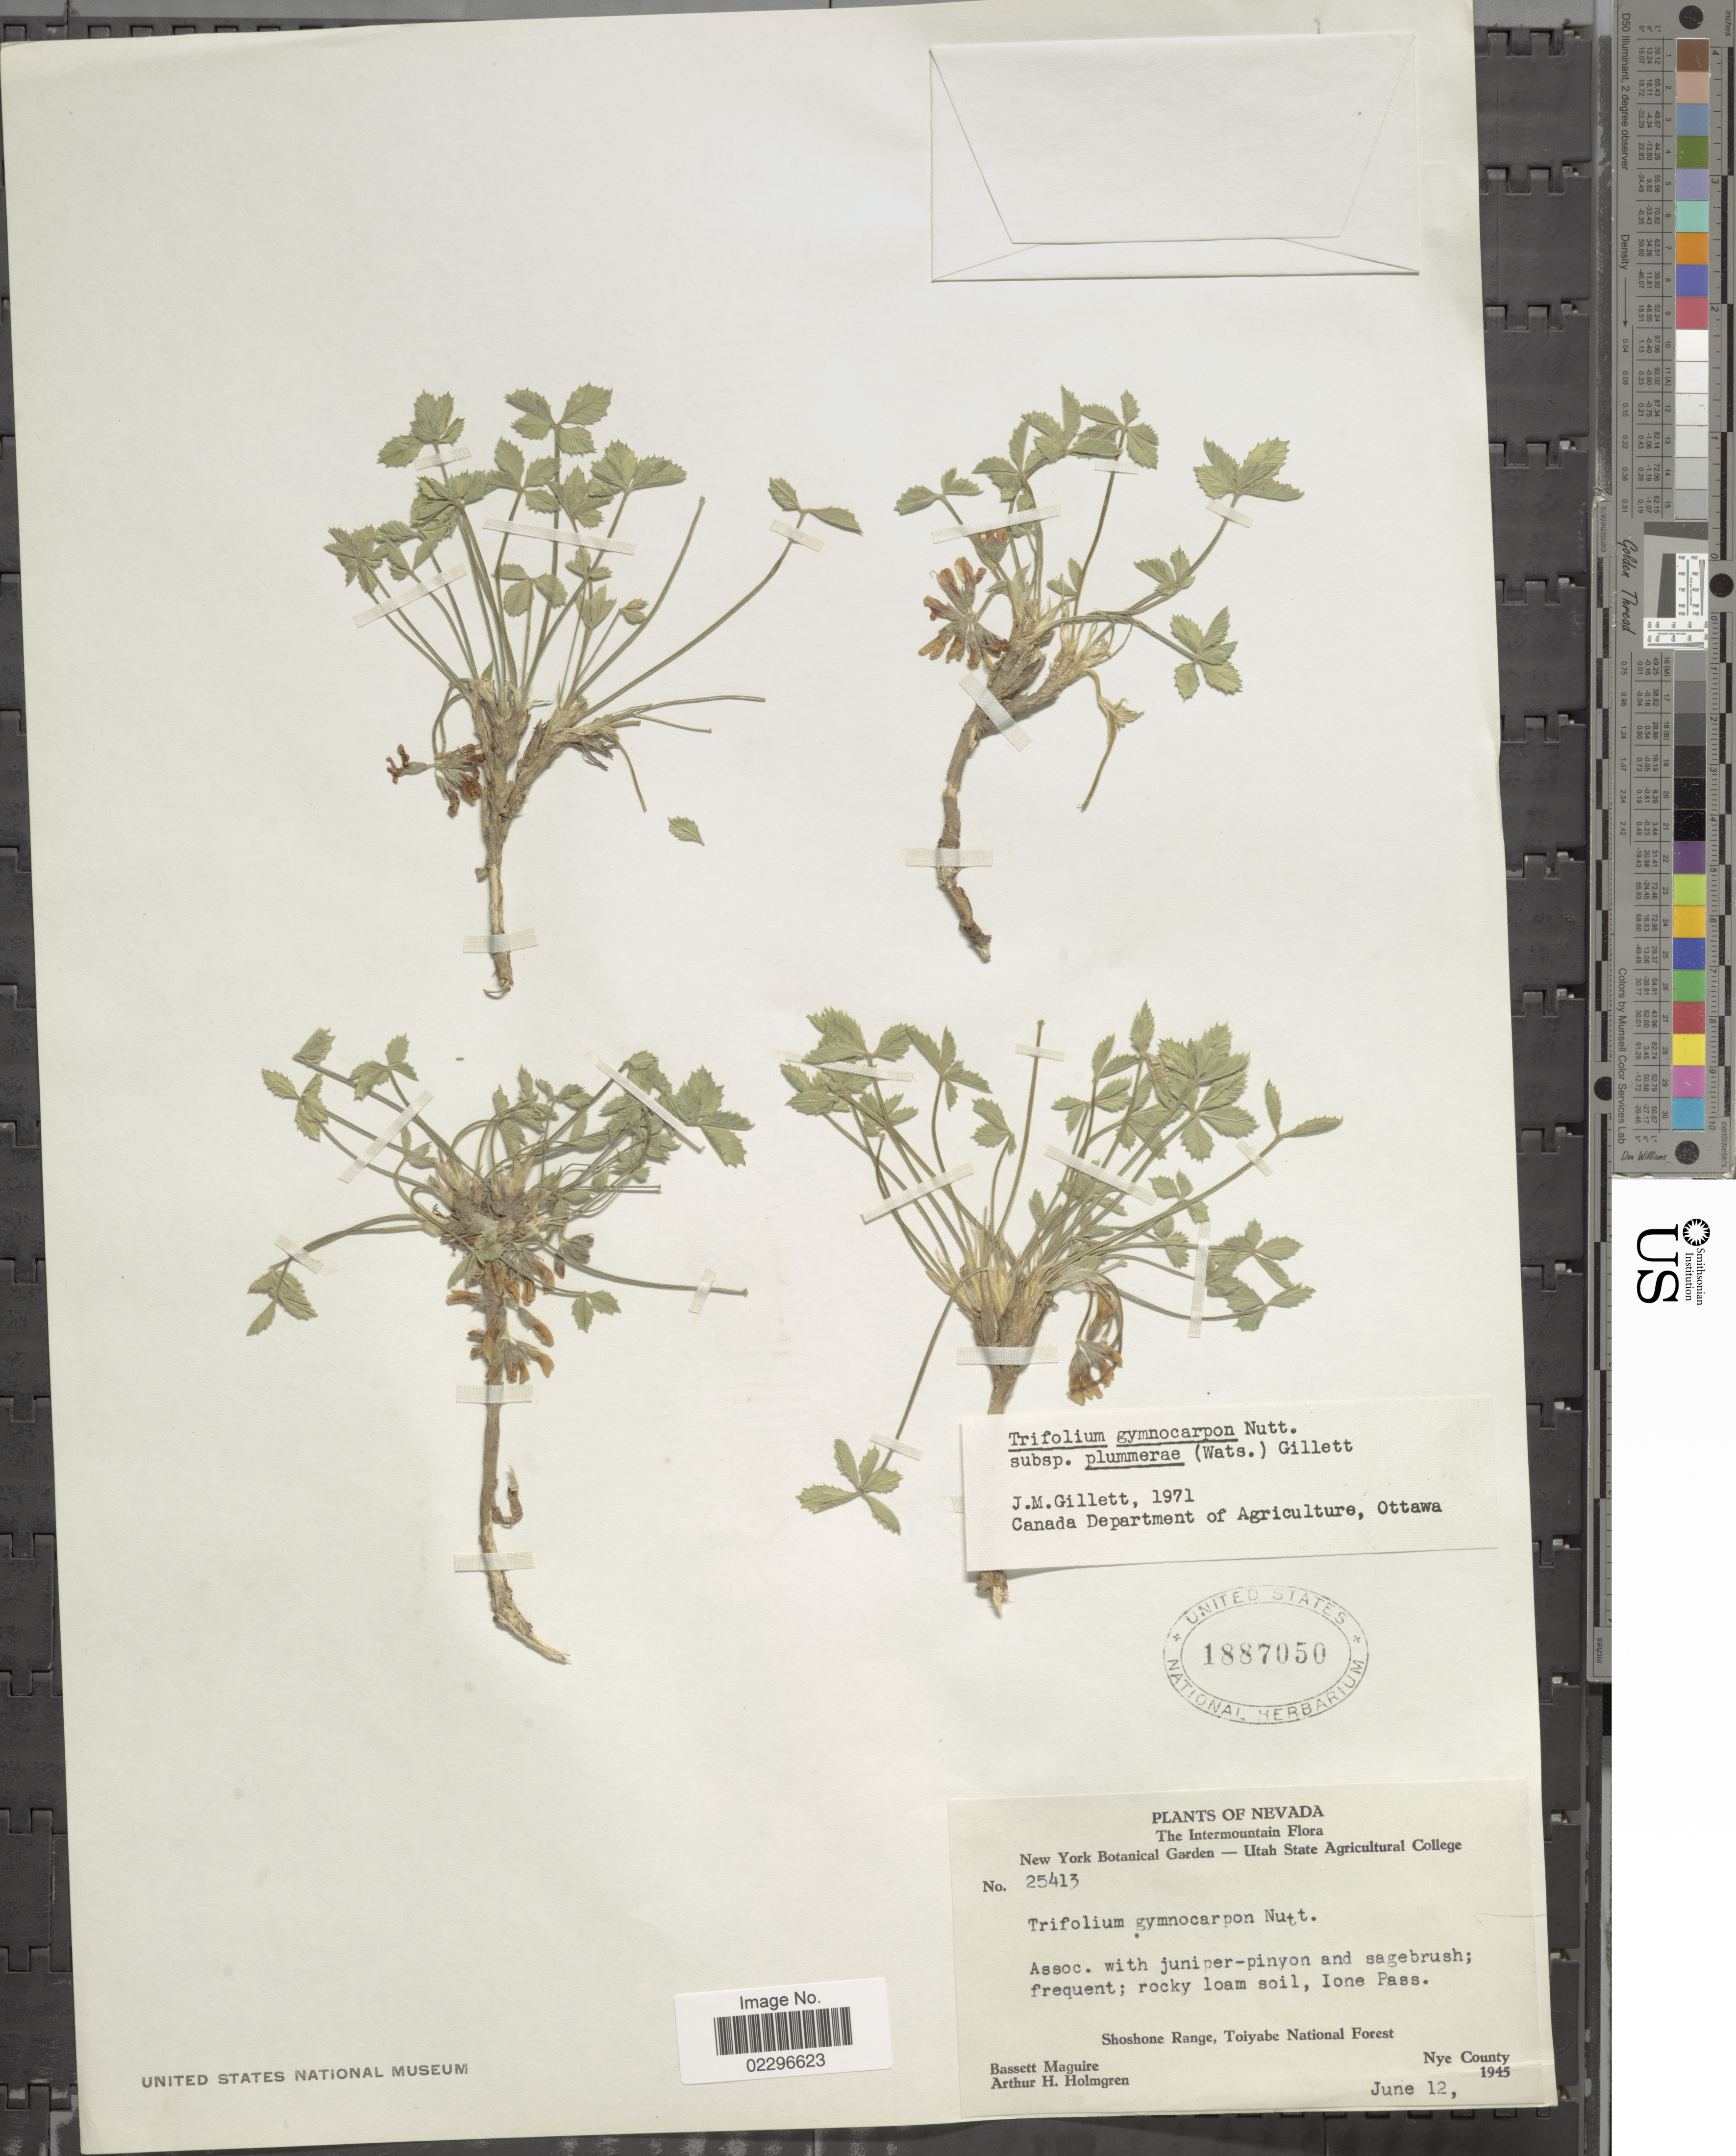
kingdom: Plantae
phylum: Tracheophyta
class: Magnoliopsida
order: Fabales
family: Fabaceae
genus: Trifolium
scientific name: Trifolium gymnocarpon var. plummerae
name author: (S. Watson) J.S. Martin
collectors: B. Maguire & A. H. Holmgren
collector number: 25413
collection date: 1945-06-12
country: United States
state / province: Nevada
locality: The Intermountain. Ione Pass. Shoshone Range, Toiyabe National Forest. Nye County.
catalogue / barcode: US 1887050